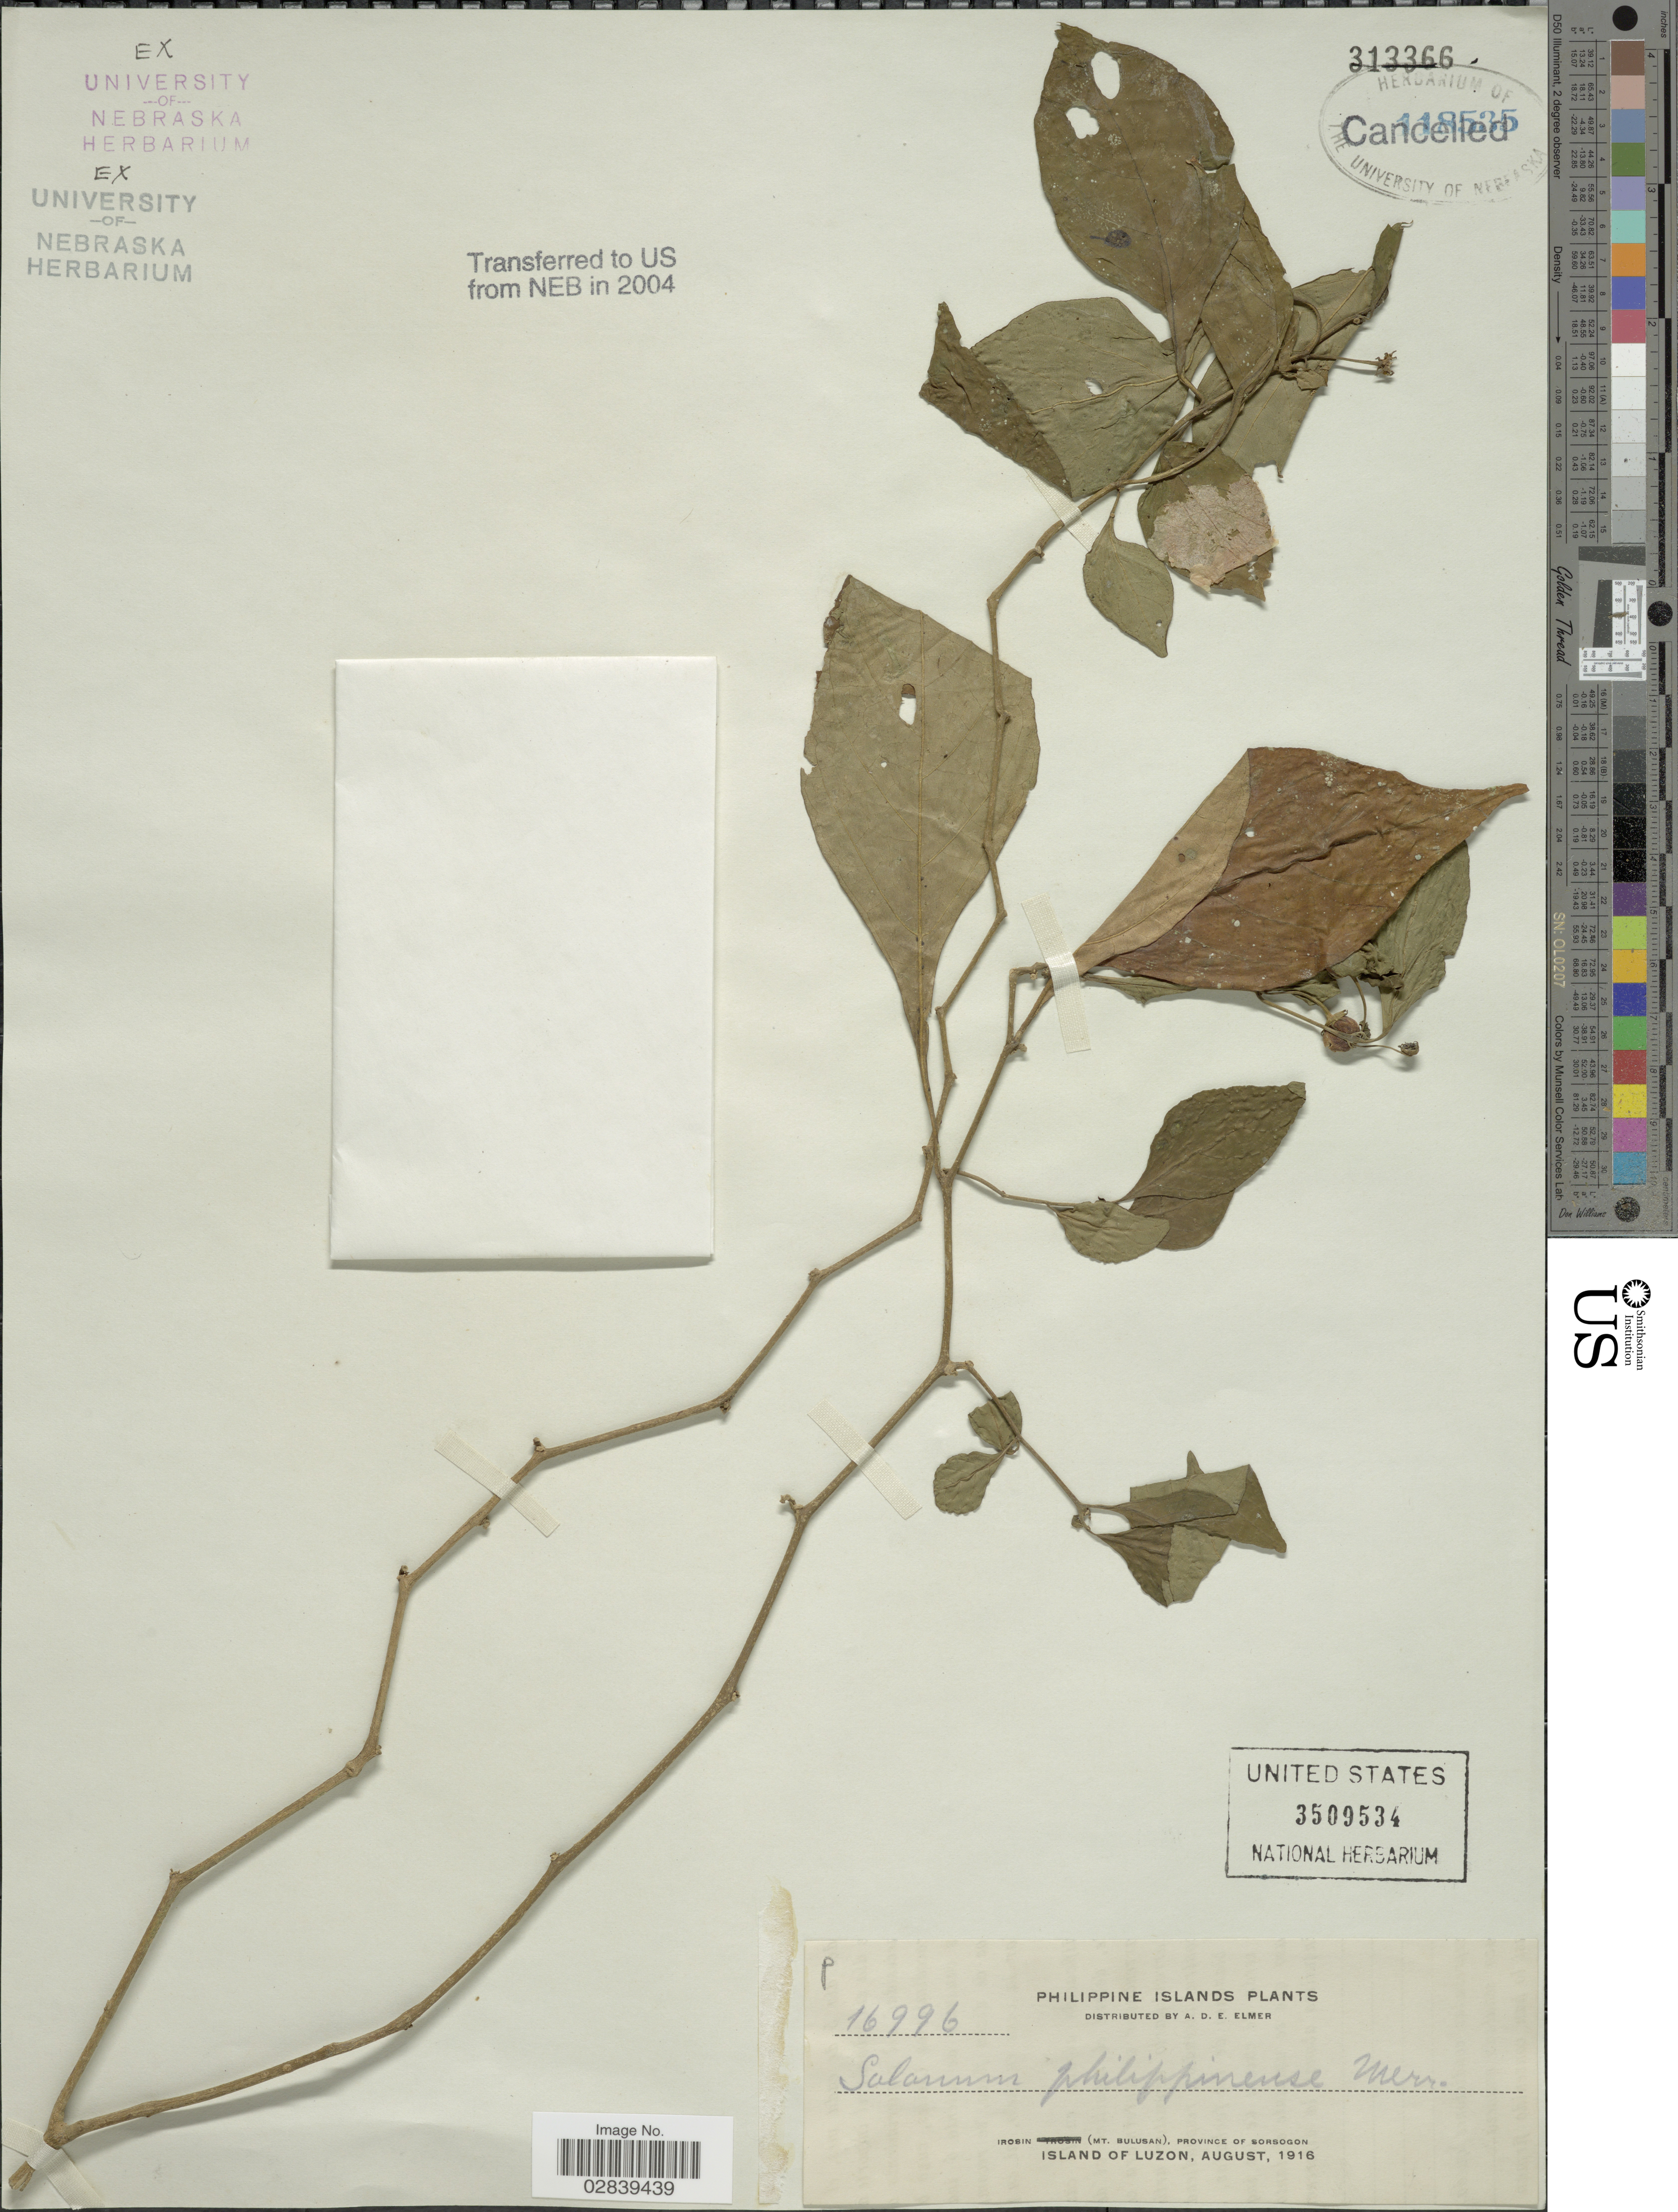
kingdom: Plantae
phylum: Tracheophyta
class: Magnoliopsida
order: Solanales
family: Solanaceae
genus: Solanum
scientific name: Solanum philippinense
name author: Merr.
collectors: A. D. E. Elmer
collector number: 16996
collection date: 1916-08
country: Philippines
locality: Irosin (Mt. Bulusan), Province of Sorsogon, Island of Luzon.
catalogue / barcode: US 3509534